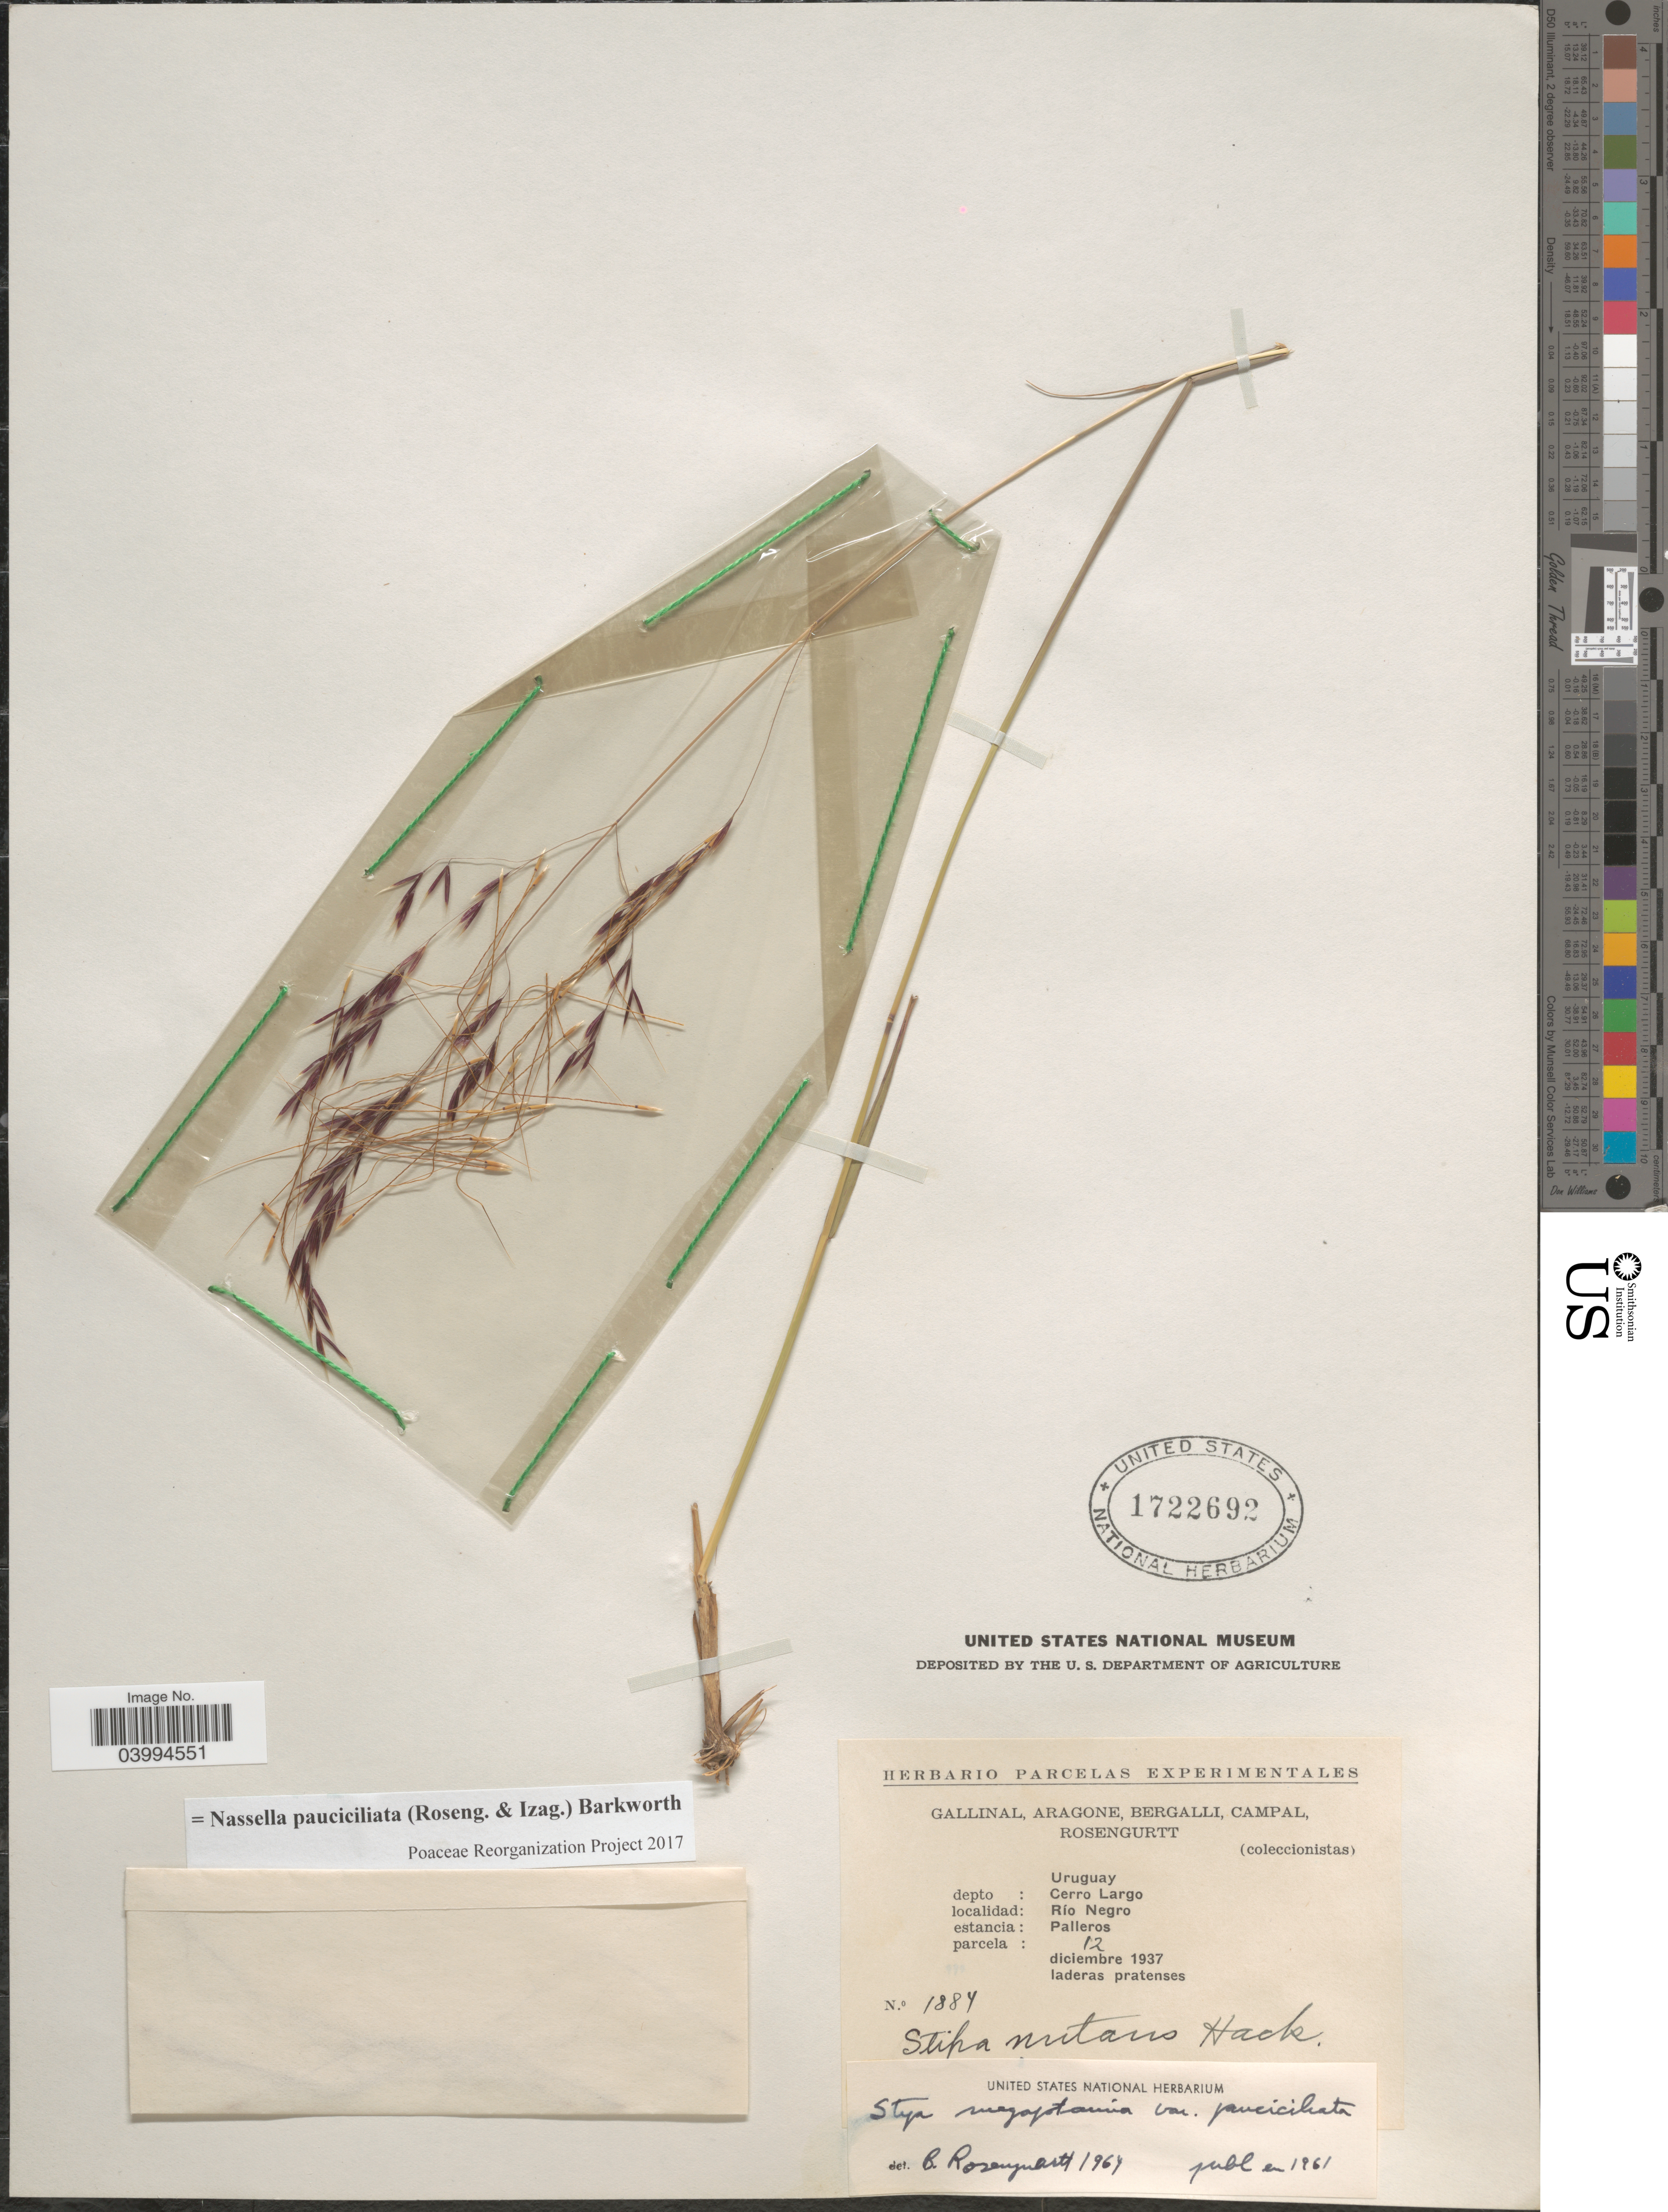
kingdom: Plantae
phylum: Tracheophyta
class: Liliopsida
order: Poales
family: Poaceae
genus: Nassella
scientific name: Nassella pauciciliata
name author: (Roseng. & Izag.) Barkworth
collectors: -. Gallinal, -- Aragone, -- Bergalli, -- Campal & Rosengurtt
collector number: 1884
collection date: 1937-12-12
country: Uruguay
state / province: Cerro Largo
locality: Depto: Cerro Largo. Río Negro. Estancia: Palleros.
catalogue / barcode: US 1722692